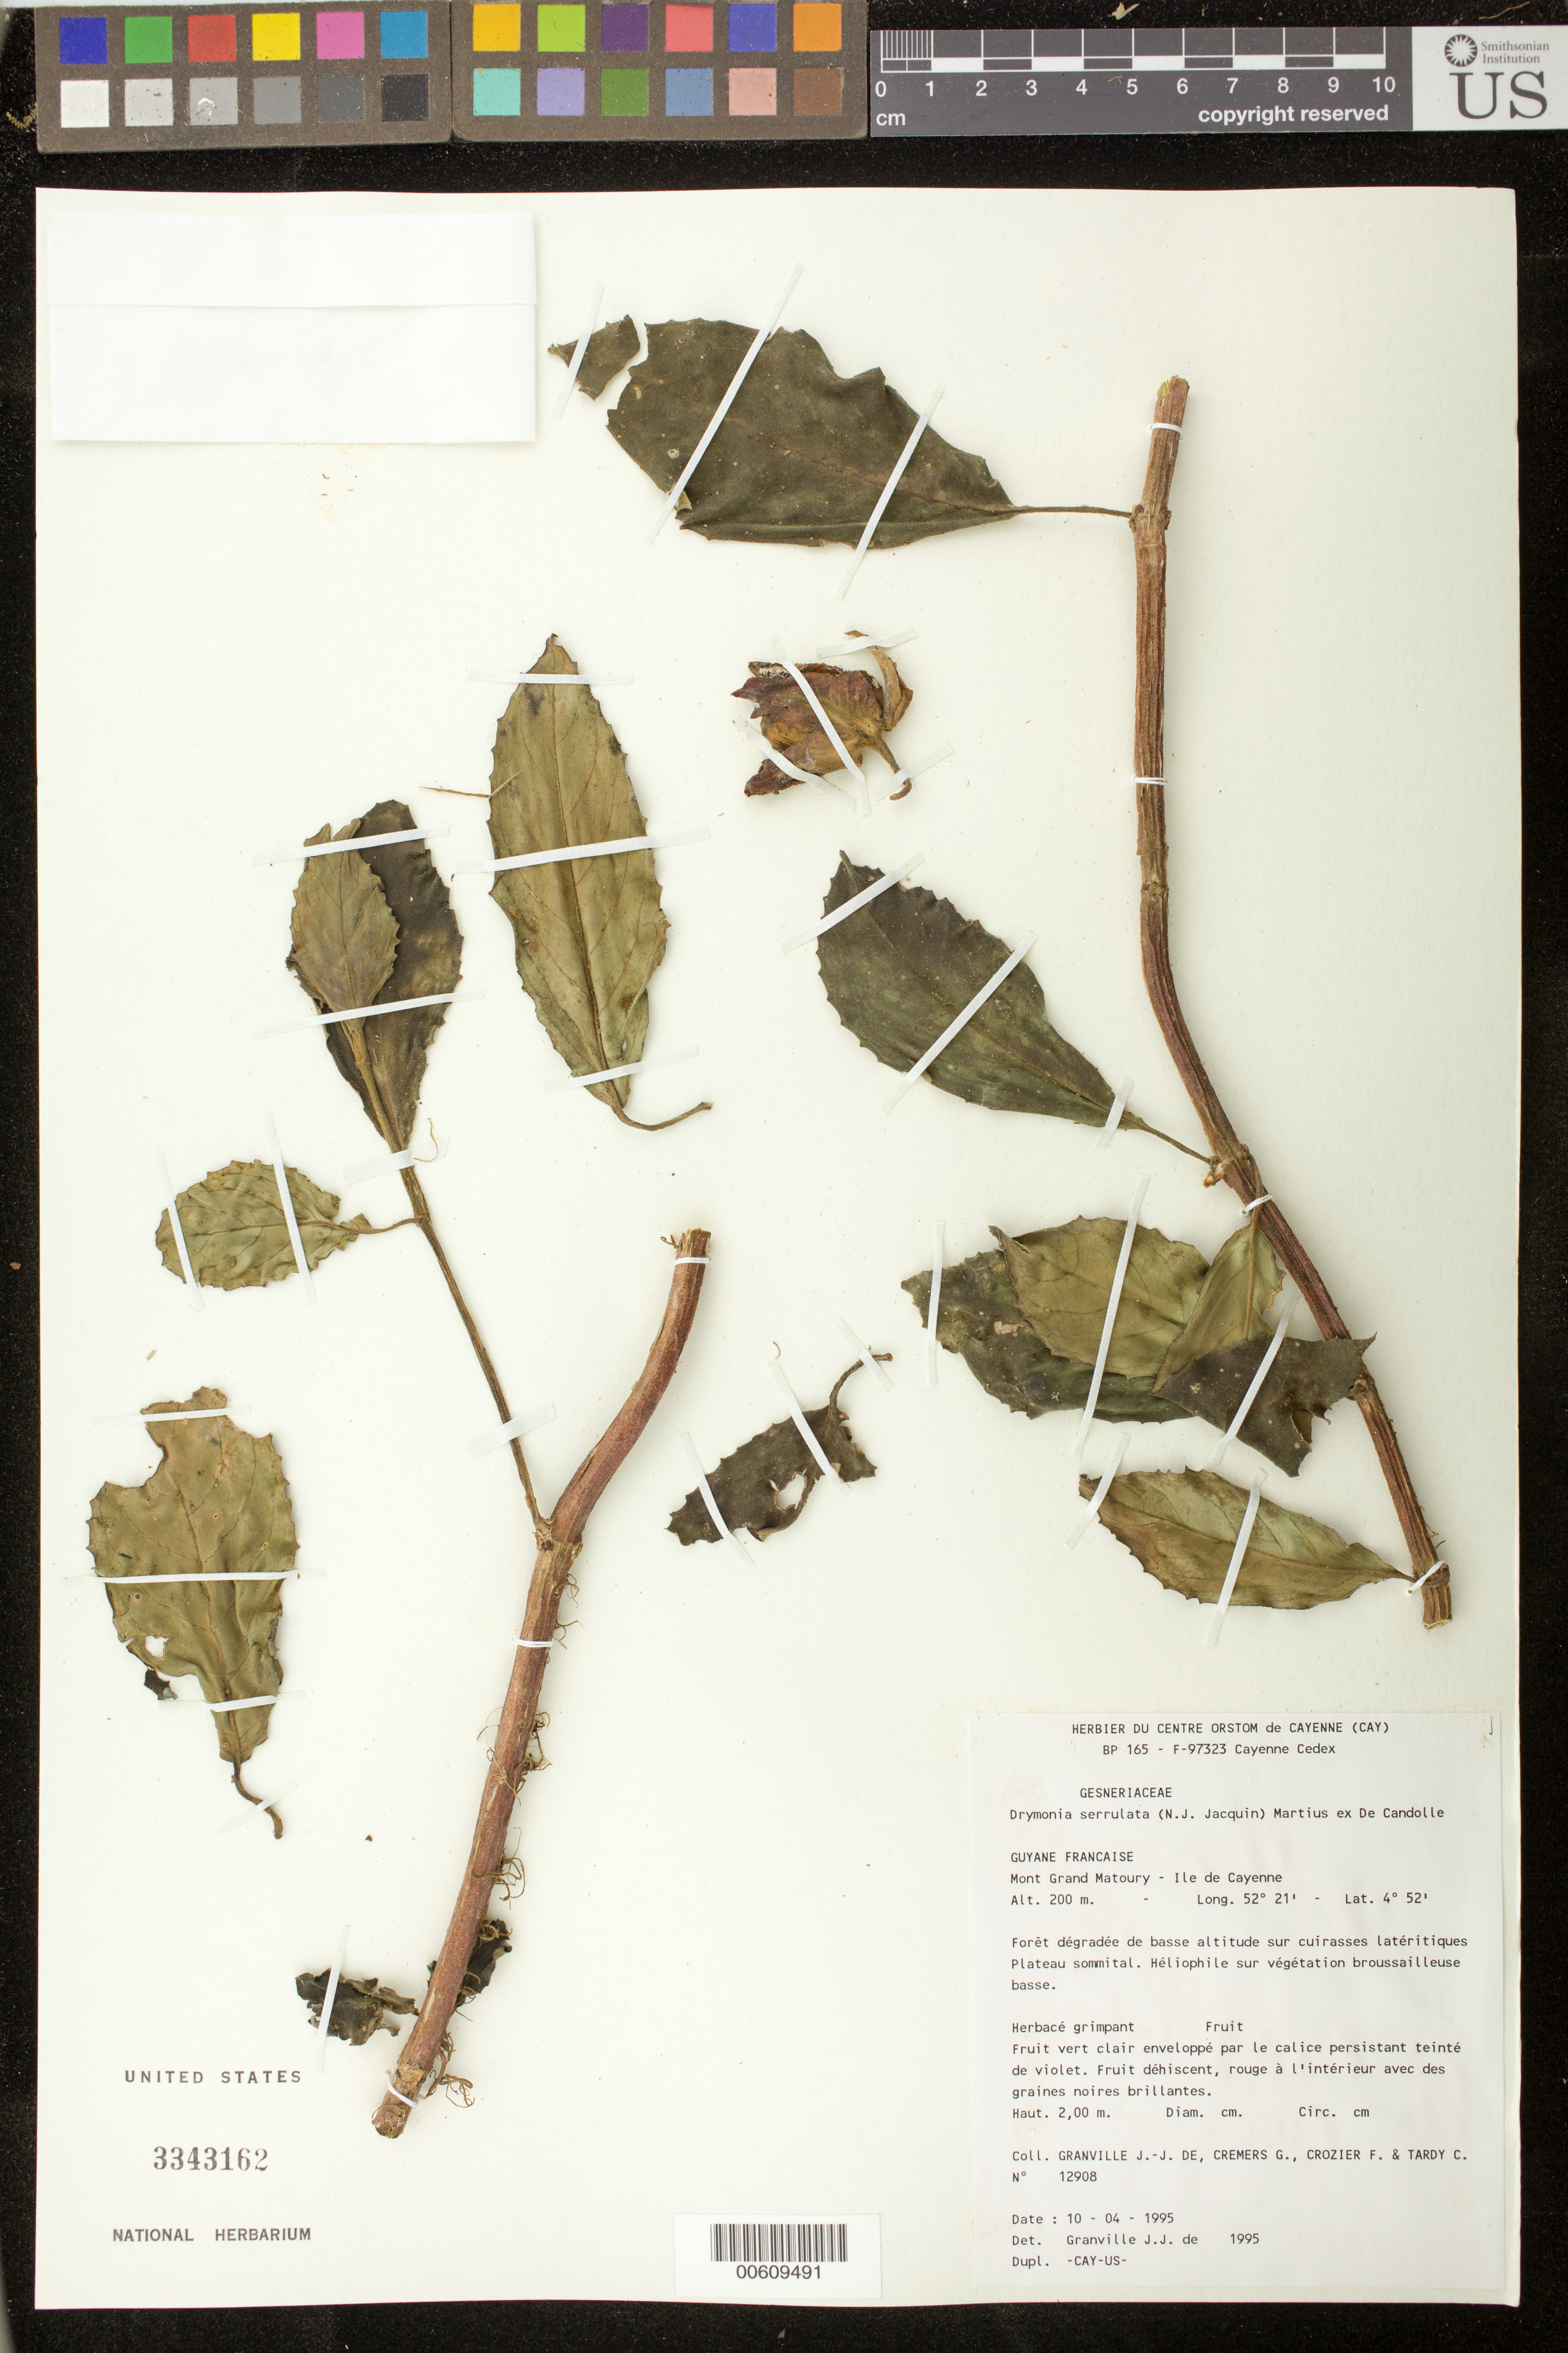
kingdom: Plantae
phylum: Tracheophyta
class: Magnoliopsida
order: Lamiales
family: Gesneriaceae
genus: Drymonia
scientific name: Drymonia serrulata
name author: (Jacq.) Mart.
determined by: Skog, Laurence E.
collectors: J.-J. de Granville, G. Cremers, F. Crozier & C. Tardy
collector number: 12908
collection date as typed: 10 Apr 1995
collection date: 1995-04-10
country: French Guiana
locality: Mont Grand Matoury, Ile de Cayenne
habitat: Forêt dégradée de basse altitude sur cuirasses latéritiques, plateau sommital, héliophile sur végétation broussailleuse basse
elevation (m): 200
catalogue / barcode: US 3343162